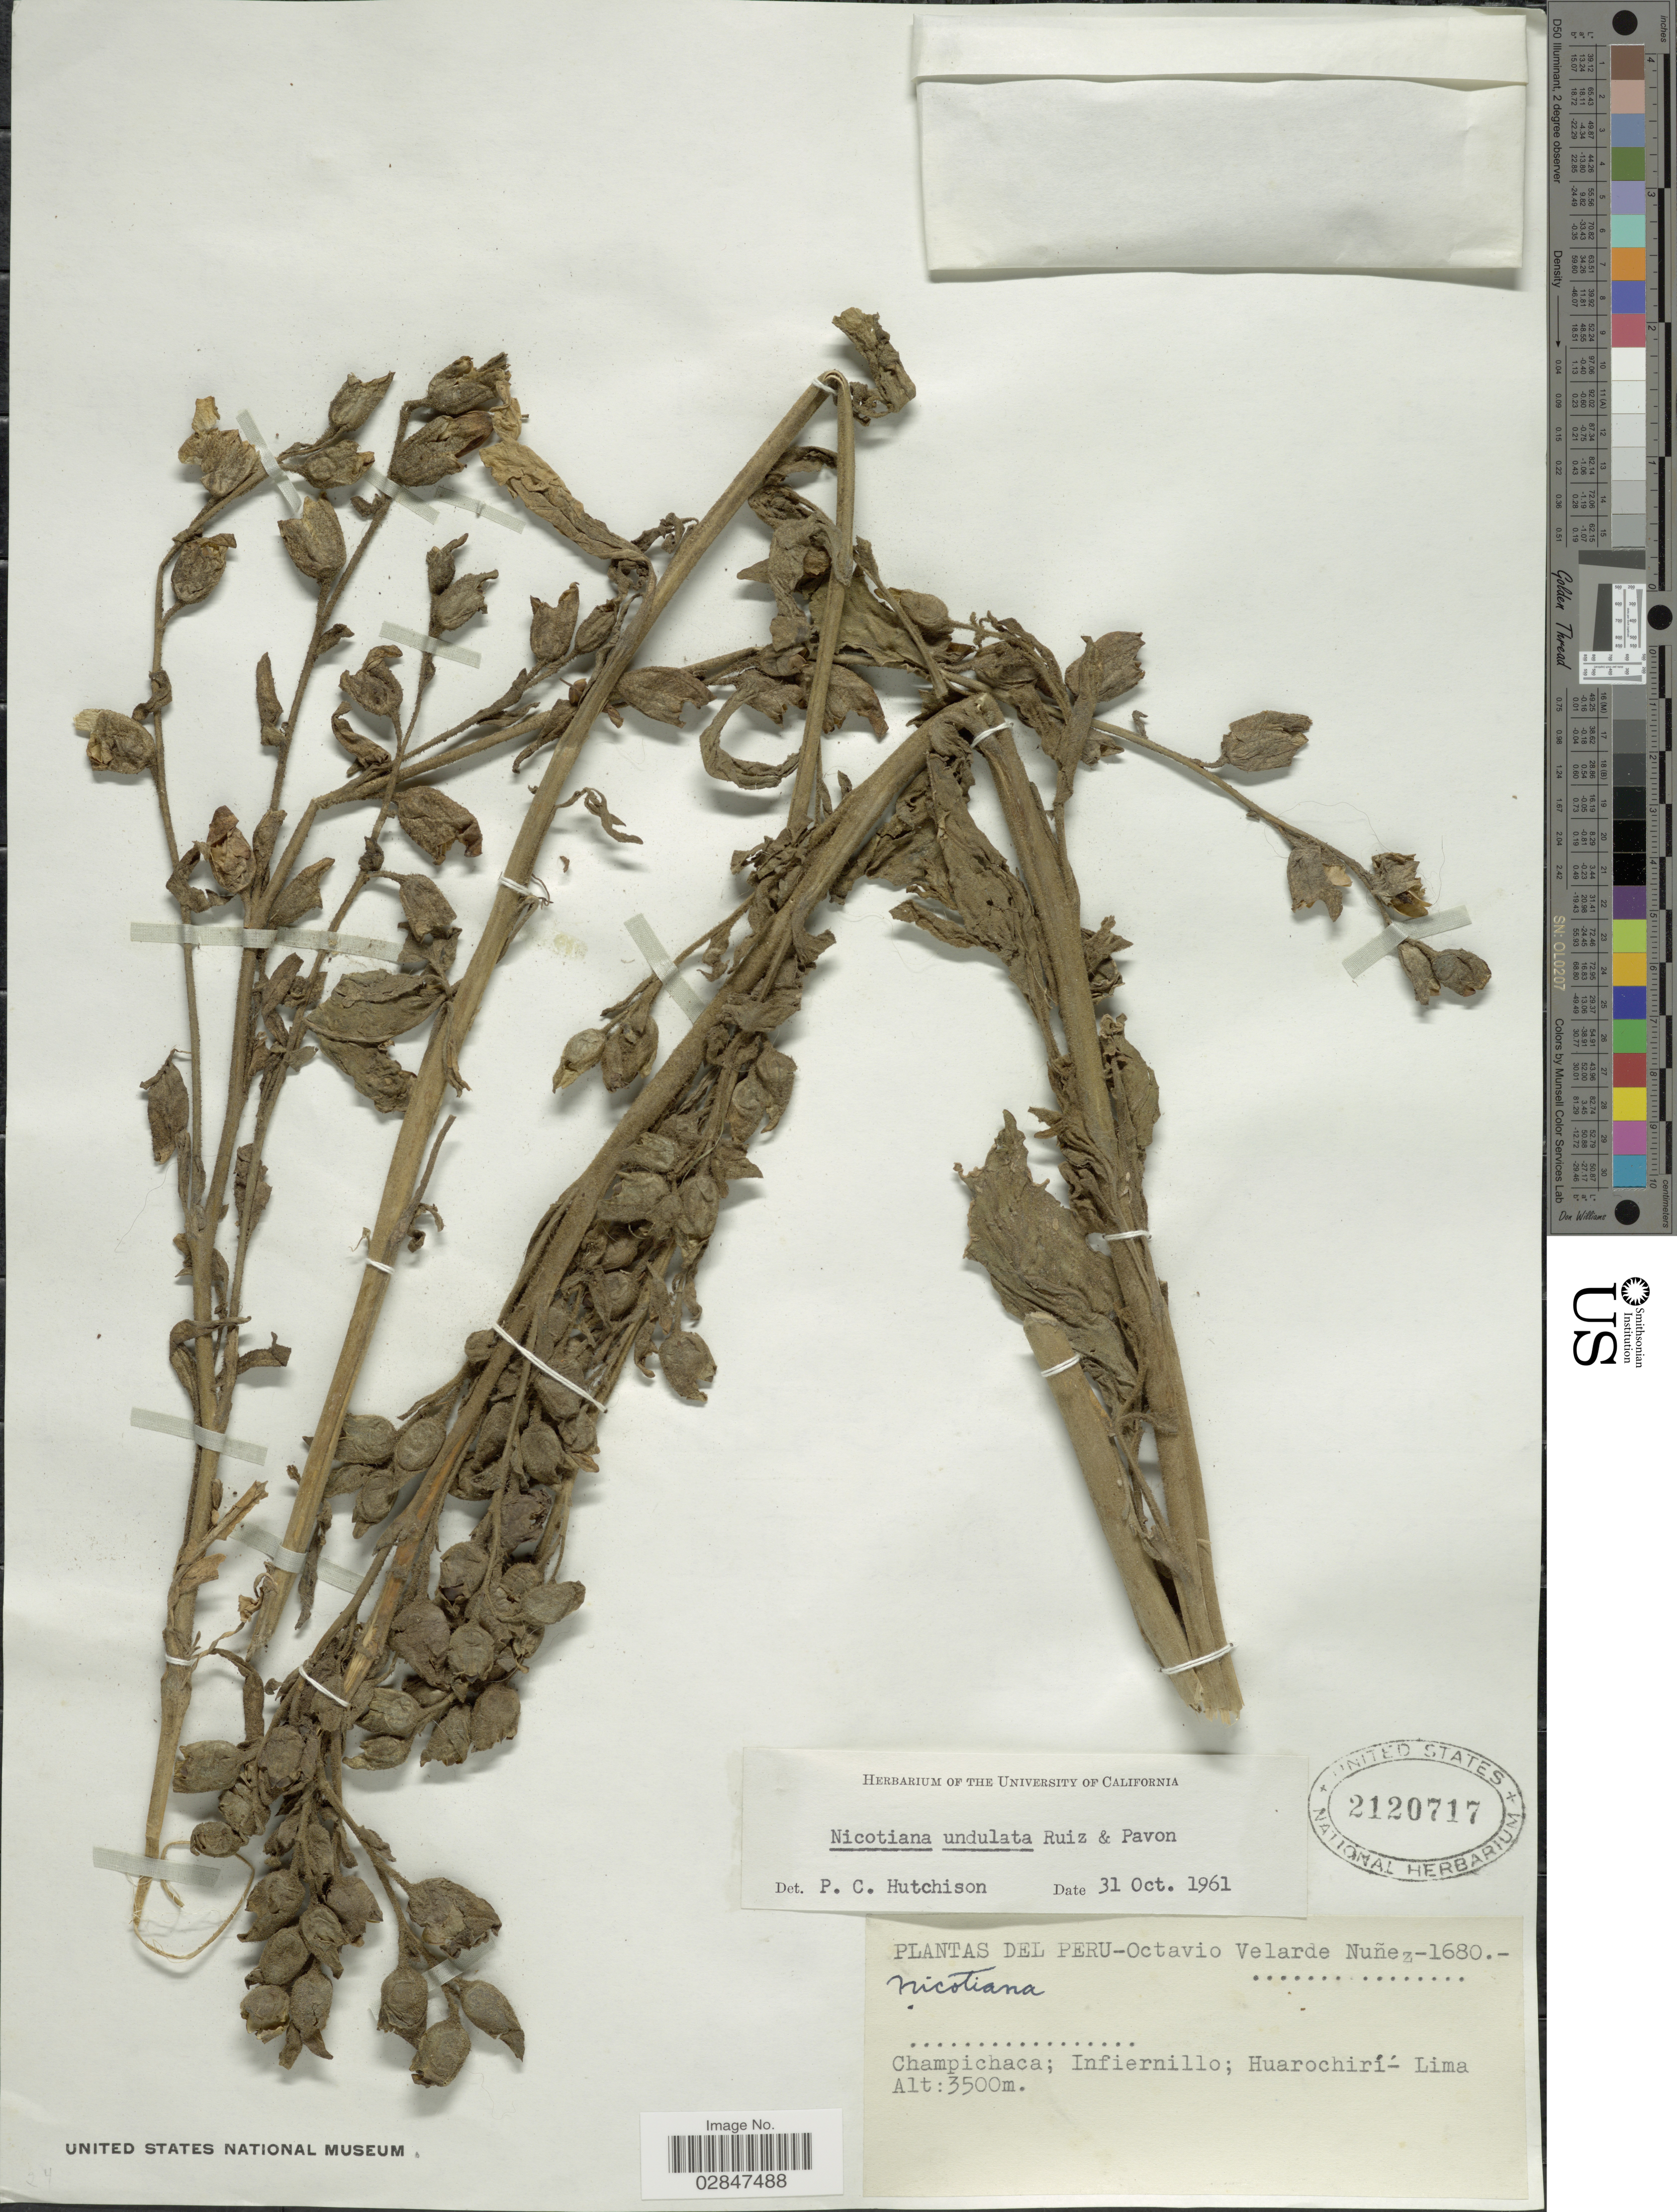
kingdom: Plantae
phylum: Tracheophyta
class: Magnoliopsida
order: Solanales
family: Solanaceae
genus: Nicotiana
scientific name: Nicotiana undulata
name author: Ruiz & Pav.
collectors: O. Velarde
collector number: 1680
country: Peru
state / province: Lima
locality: Champichaca; Infiernillo; Huarochiri - Lima.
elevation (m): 3500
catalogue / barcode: US 2120717